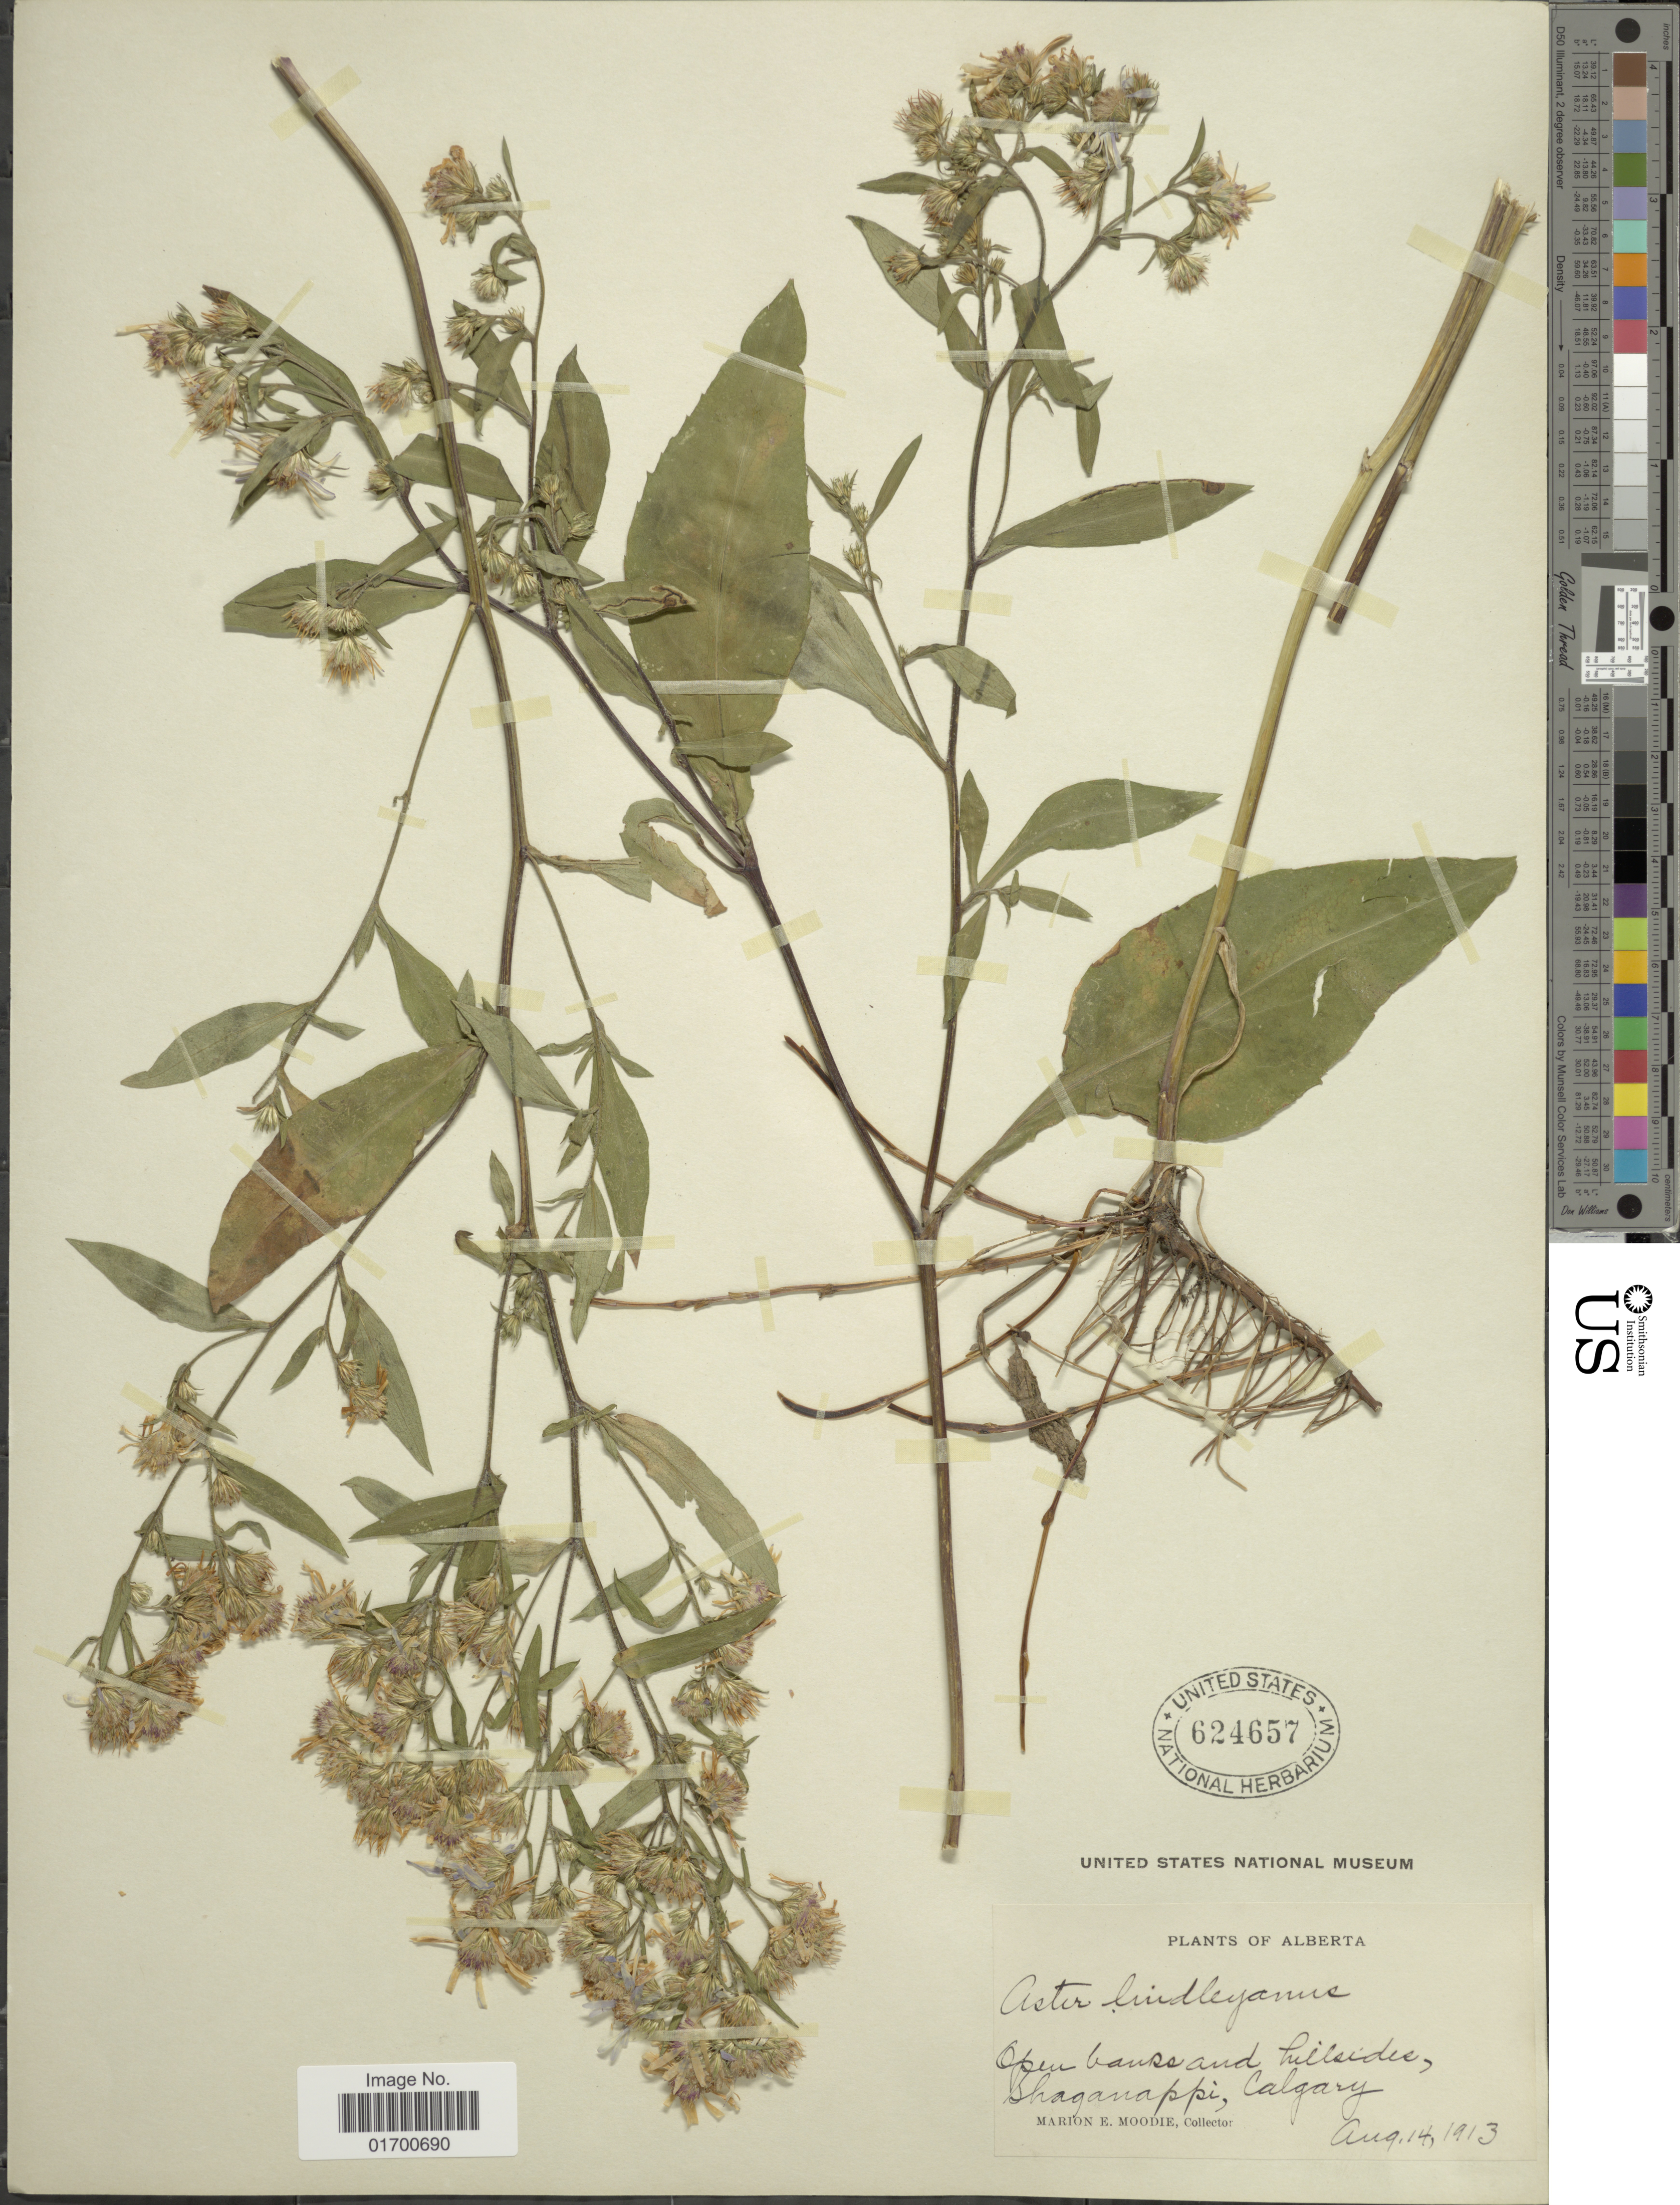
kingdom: Plantae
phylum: Tracheophyta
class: Magnoliopsida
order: Asterales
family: Asteraceae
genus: Symphyotrichum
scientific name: Symphyotrichum ciliolatum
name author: (Lindl.) Á. Löve & D. Löve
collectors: M. E. Moodie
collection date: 1913-08-14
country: Canada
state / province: Alberta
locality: Open baursand hillsides, Shaganappi, Calgary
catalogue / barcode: US 624657